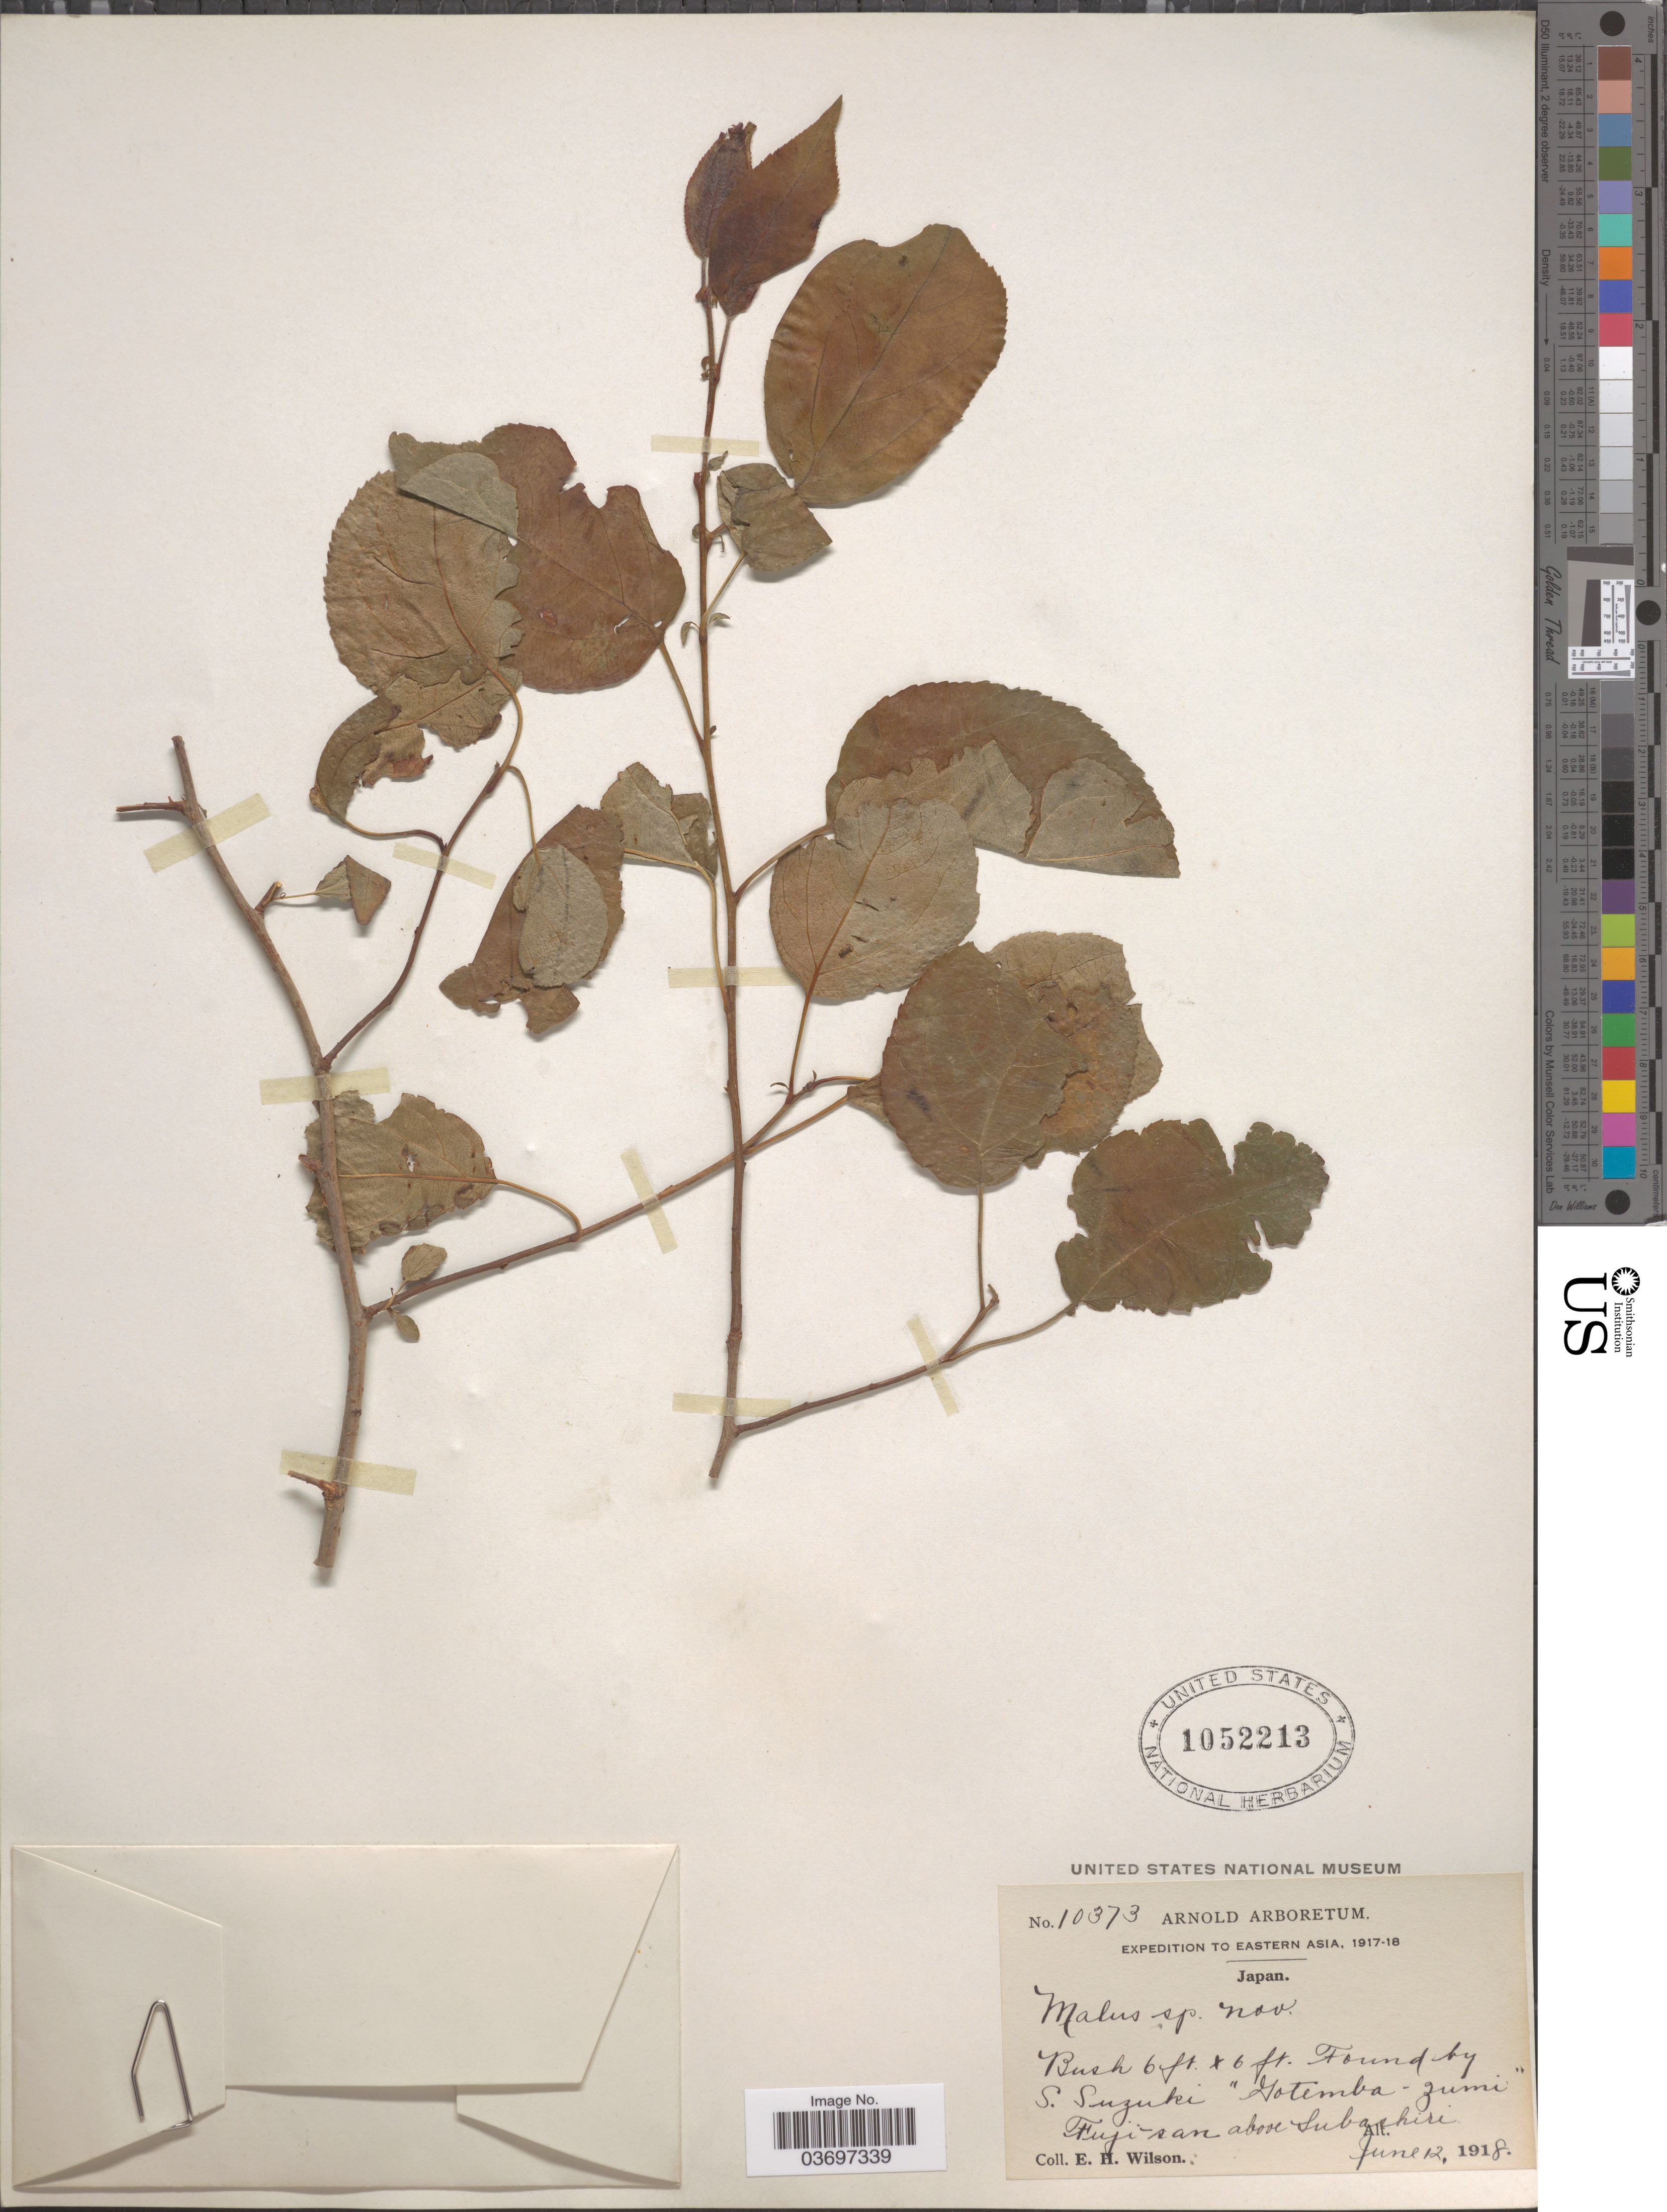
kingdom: Plantae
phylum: Tracheophyta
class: Magnoliopsida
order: Rosales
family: Rosaceae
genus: Malus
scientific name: Malus transitoria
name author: (Batalin) C.K. Schneid.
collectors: E. Wilson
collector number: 10373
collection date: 1918-06-12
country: Japan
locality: S. Suzuki "Gotemba-zumi". Fuji-san above Subashiri.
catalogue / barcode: US 1052213